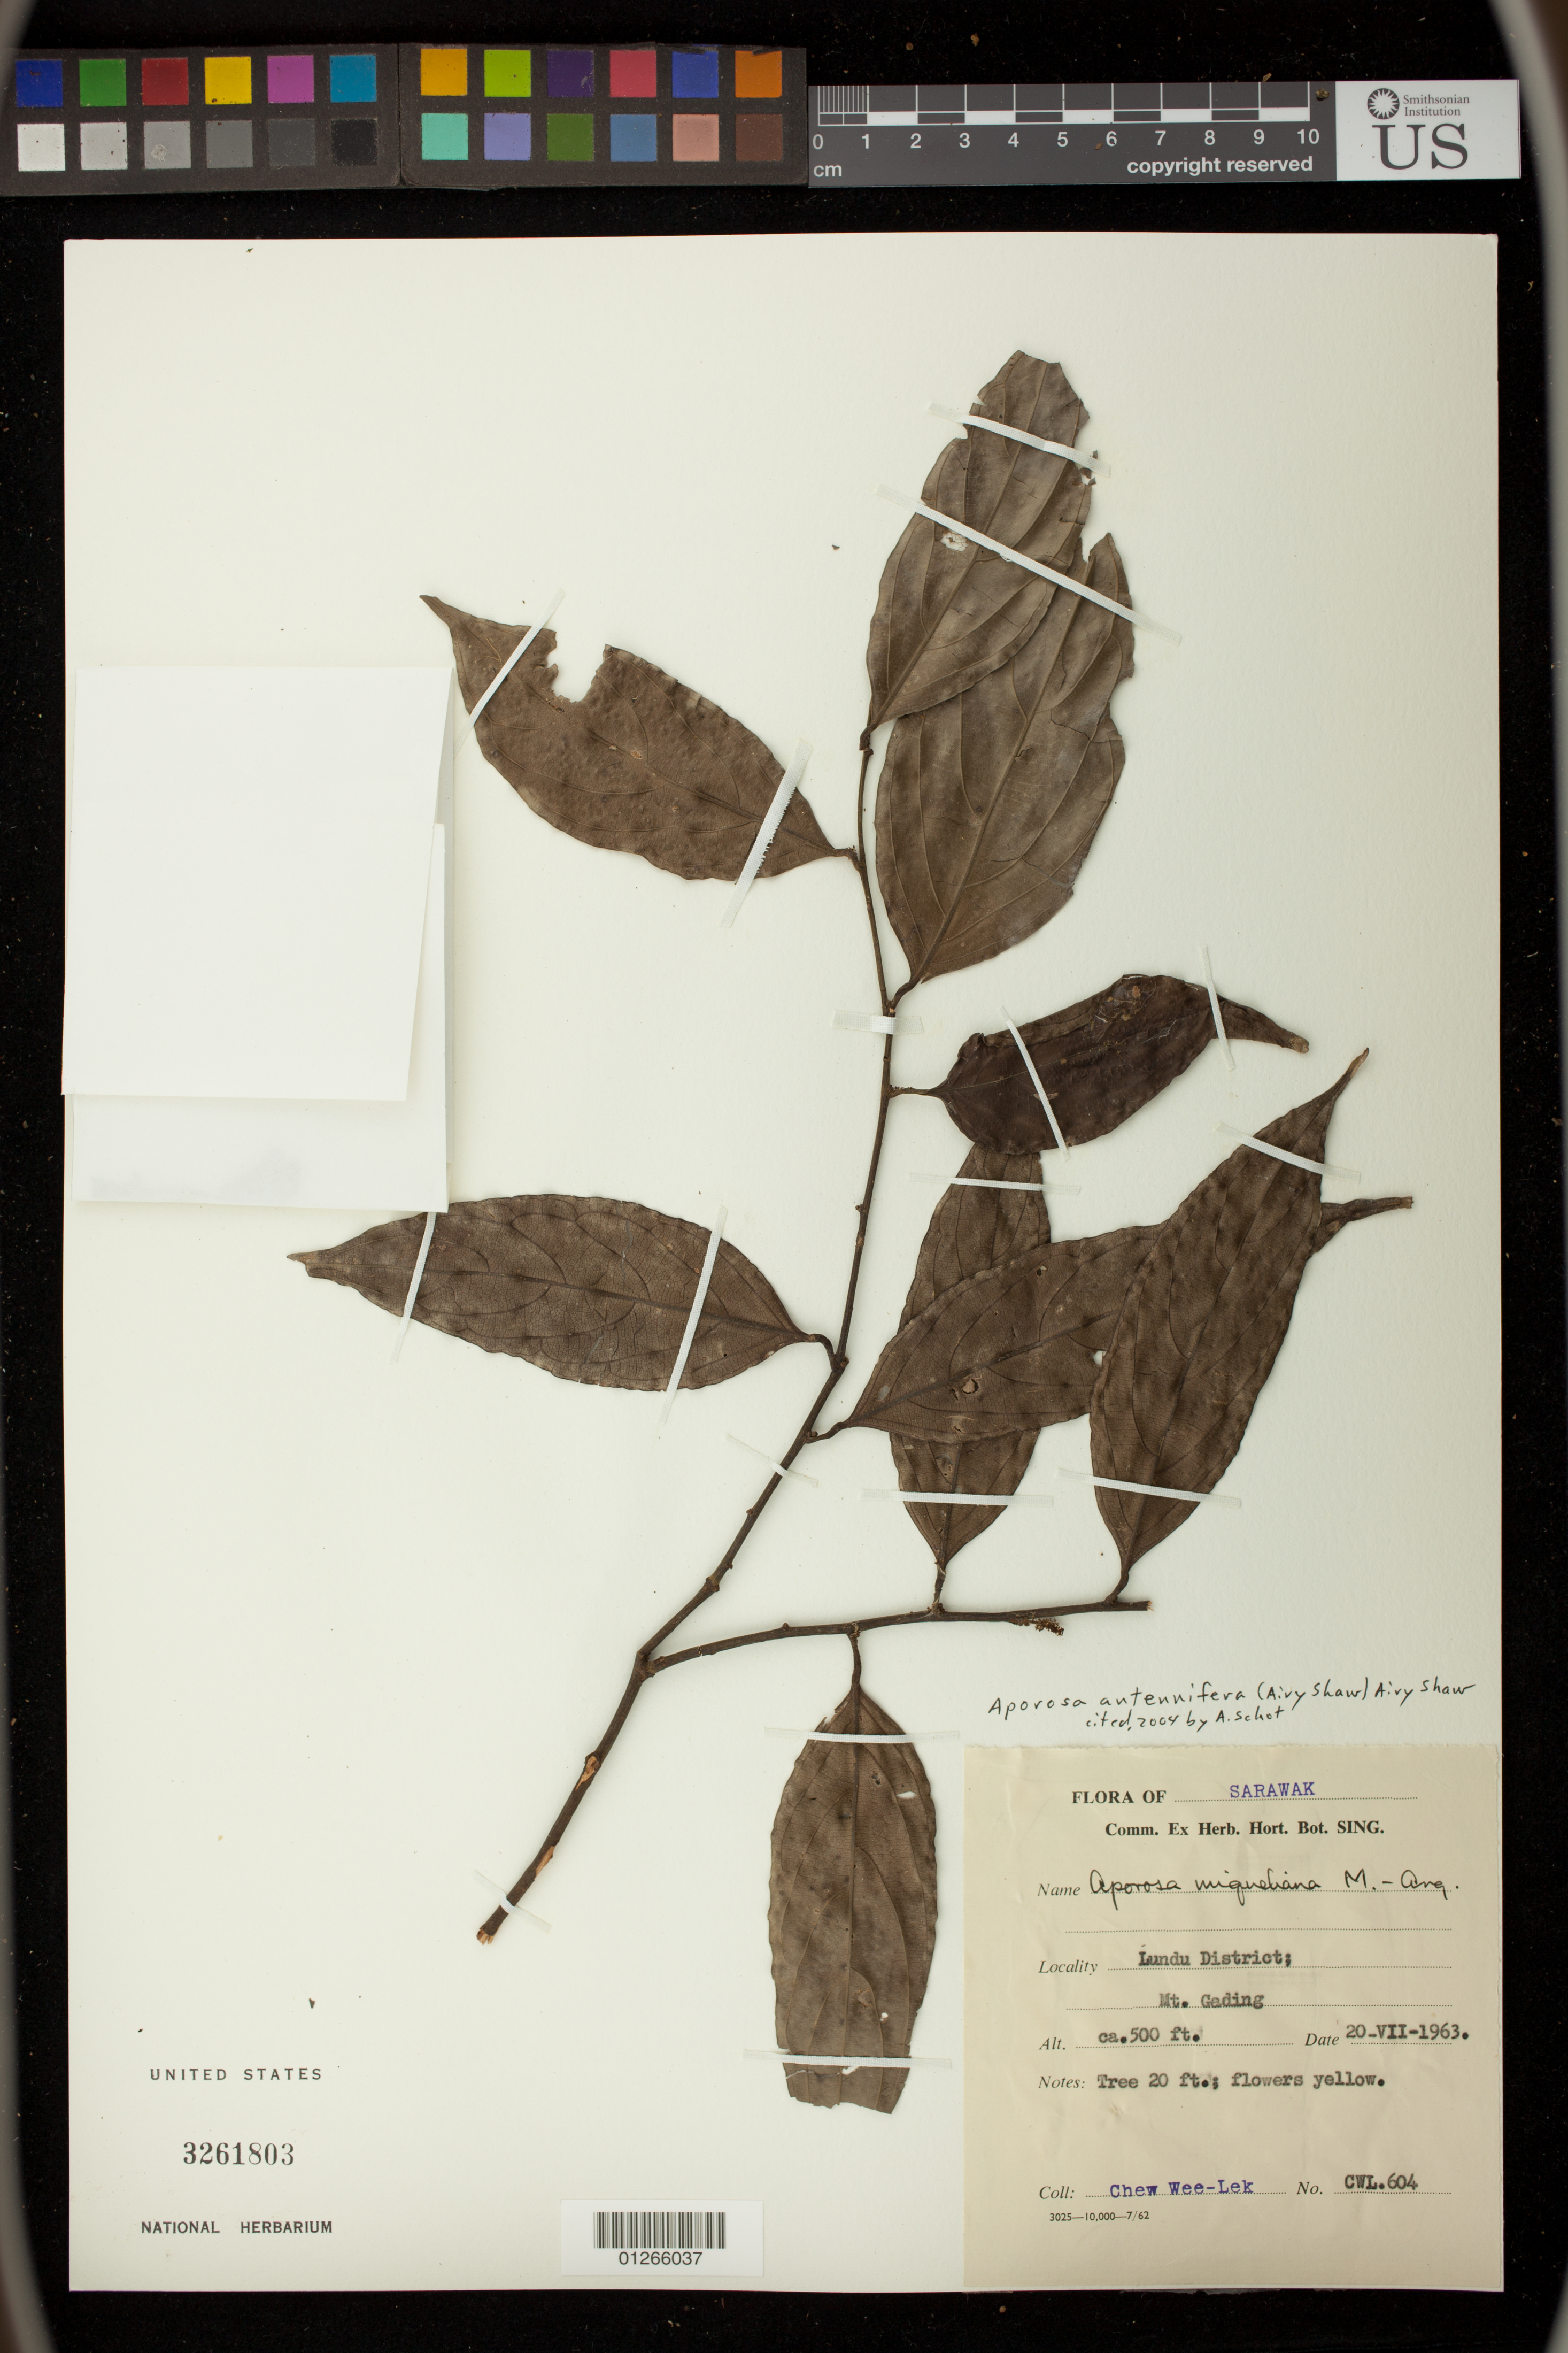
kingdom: Plantae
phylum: Tracheophyta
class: Magnoliopsida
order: Malpighiales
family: Phyllanthaceae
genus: Aporosa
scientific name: Aporosa antennifera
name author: (Airy Shaw) Airy Shaw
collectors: C. Wee-Lek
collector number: CWL.604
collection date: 1963-07-20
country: Malaysia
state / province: Sarawak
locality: Lundu District; Mt Gading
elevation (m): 152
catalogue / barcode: US 3261803